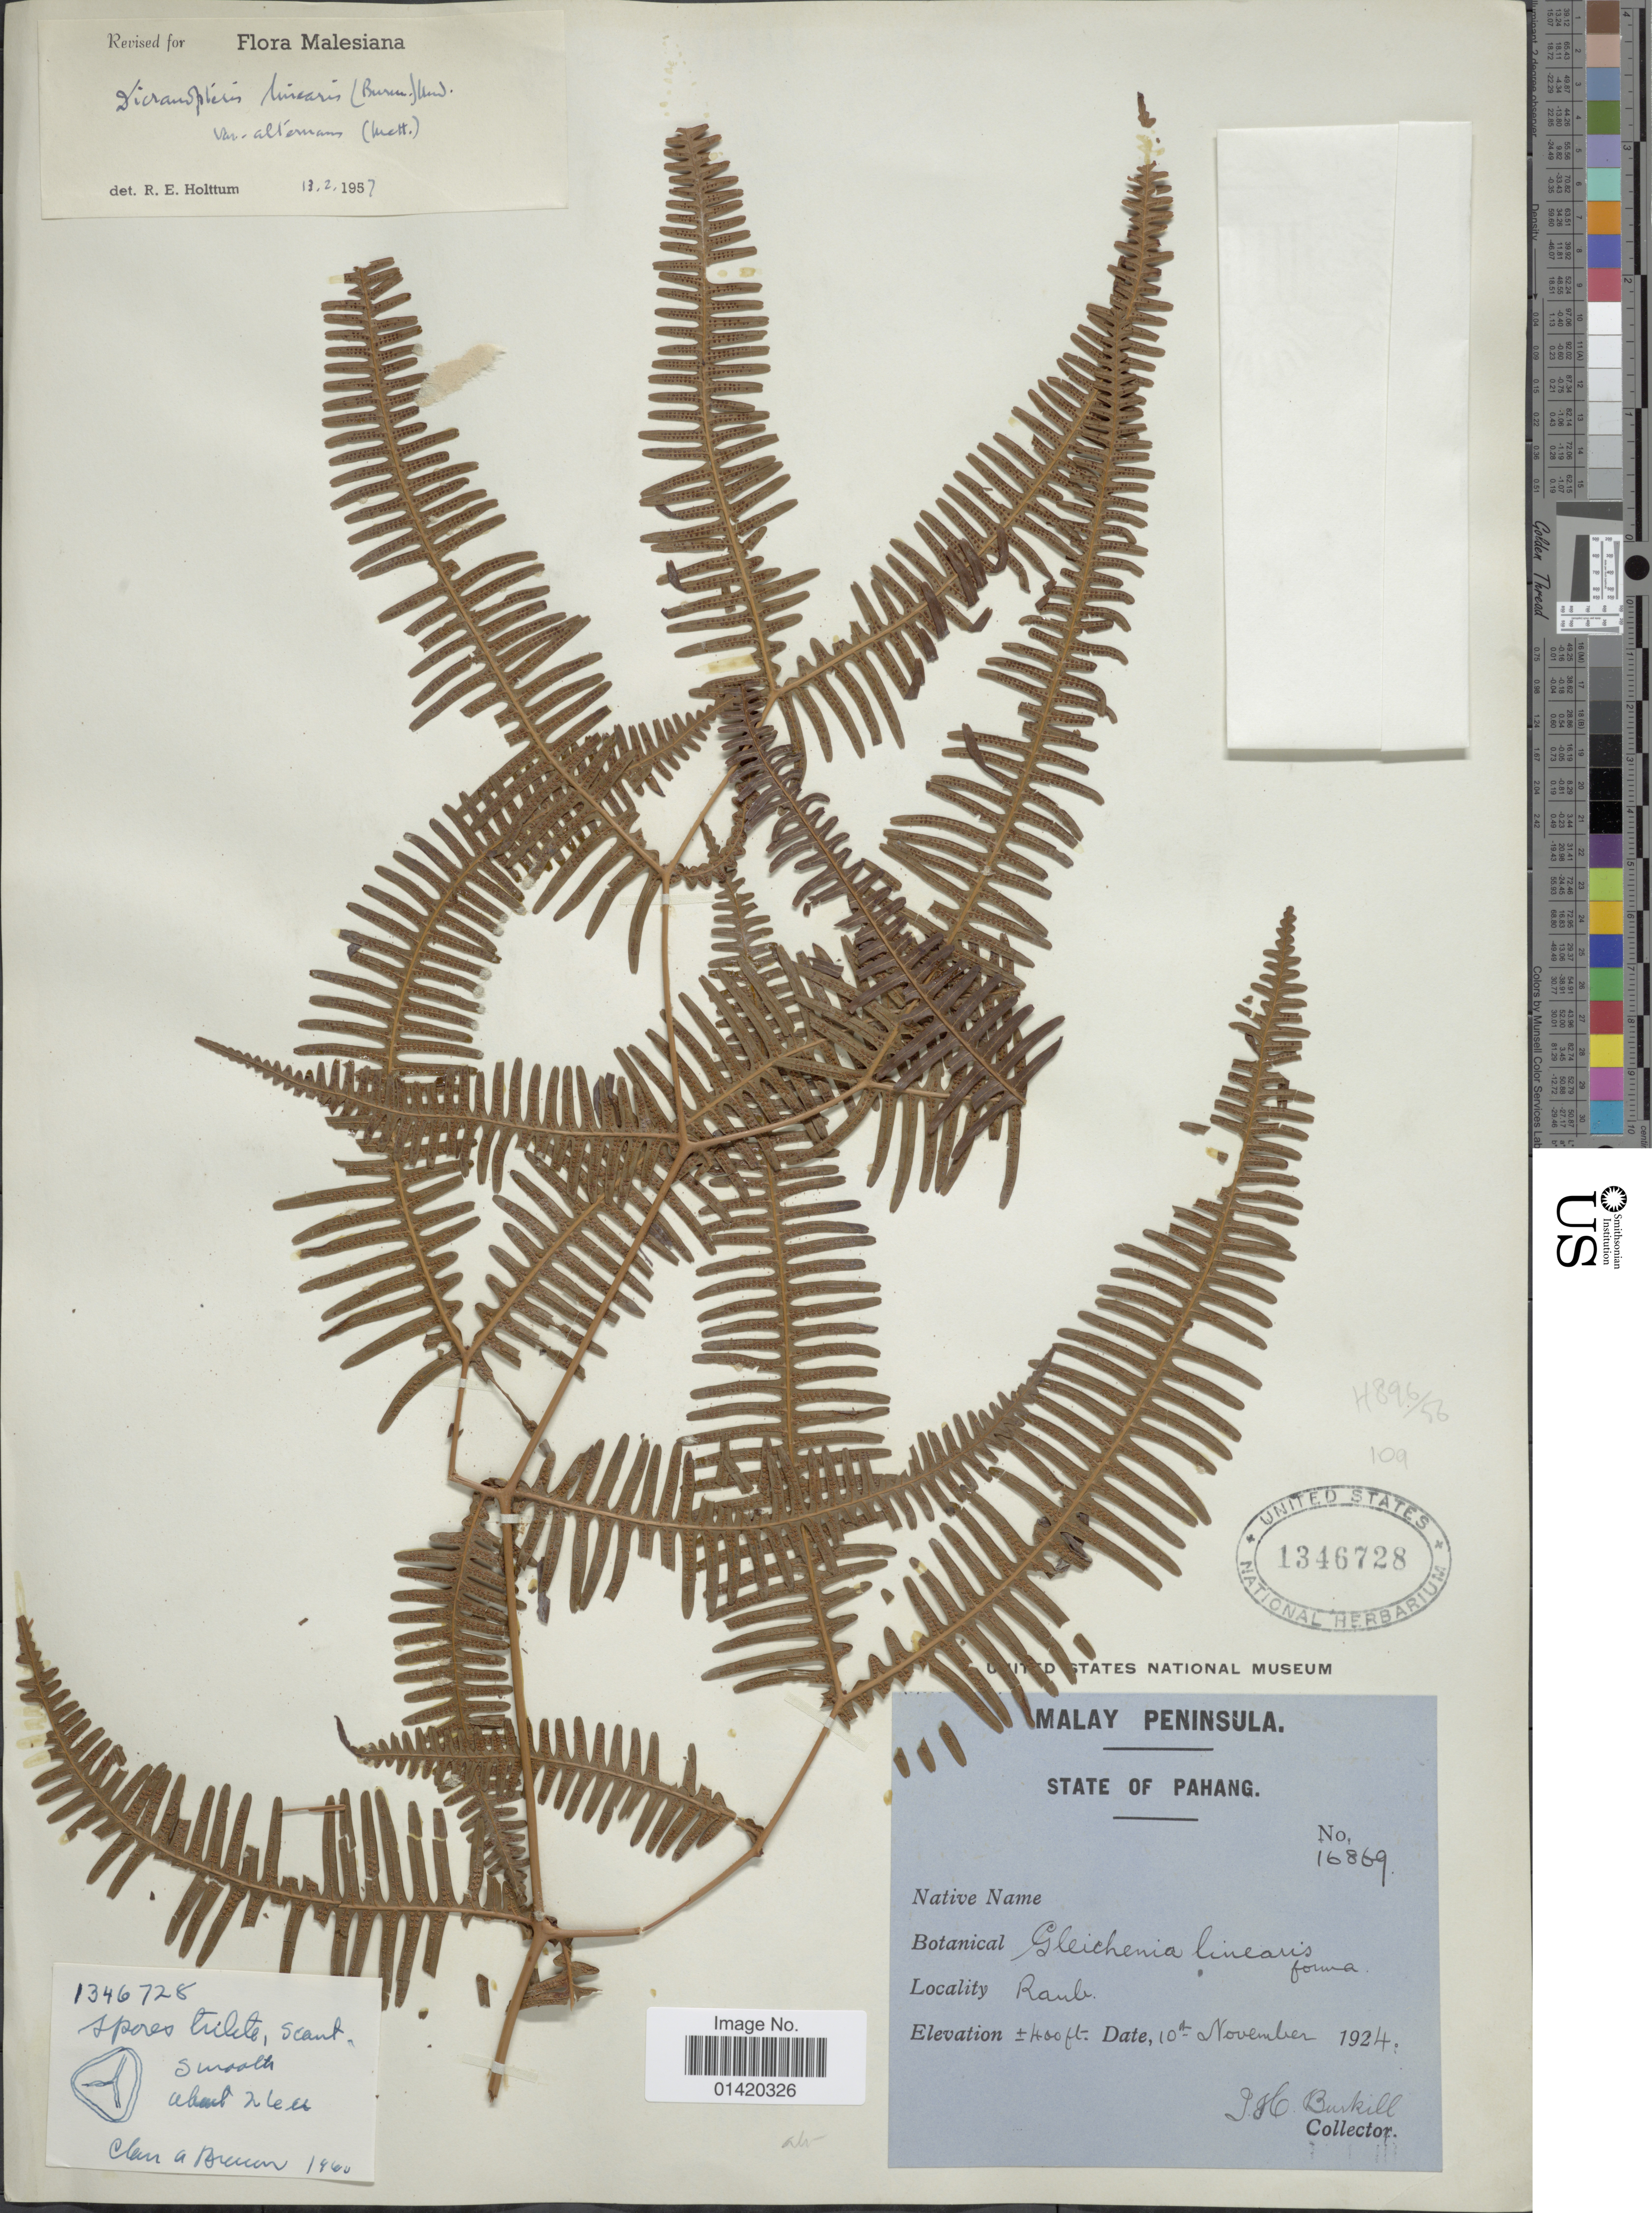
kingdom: Plantae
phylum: Tracheophyta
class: Polypodiopsida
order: Gleicheniales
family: Gleicheniaceae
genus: Dicranopteris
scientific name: Dicranopteris linearis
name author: (Burm. f.) Underw.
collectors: J. Burkill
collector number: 16869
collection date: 1924-11-10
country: Malaysia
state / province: Pahang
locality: Rauli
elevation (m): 122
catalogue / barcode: US 1346728